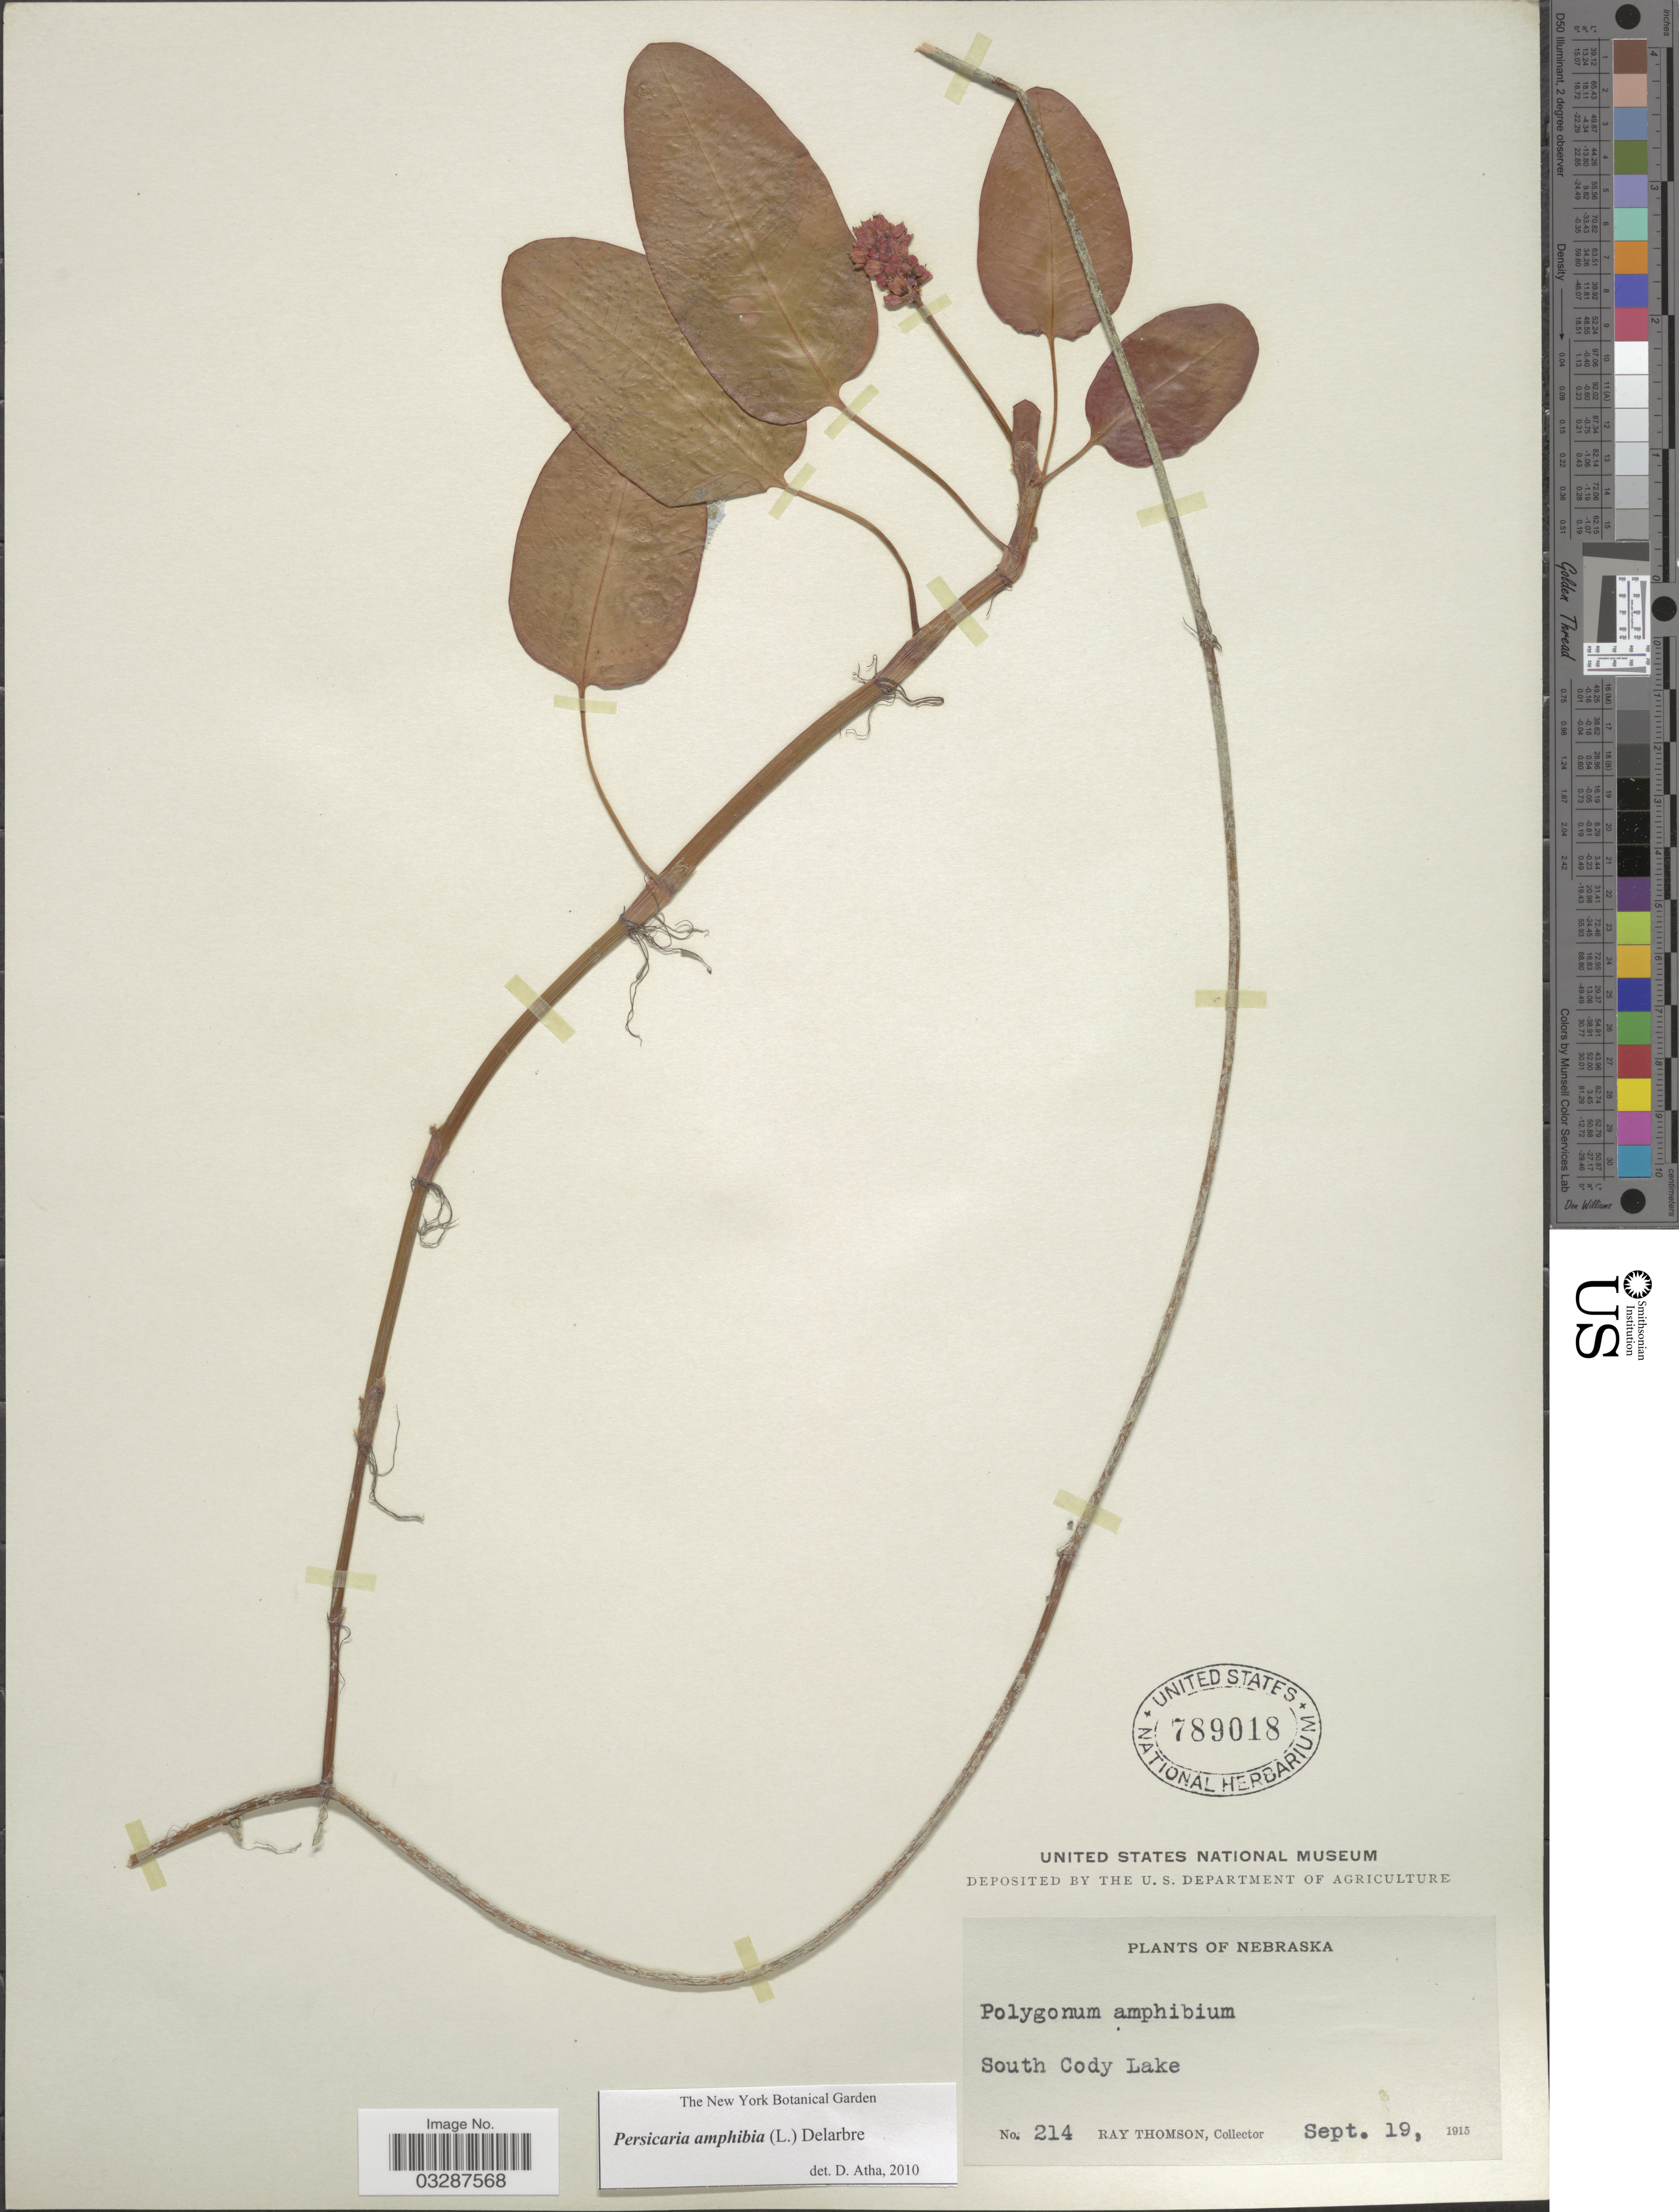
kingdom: Plantae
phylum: Tracheophyta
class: Magnoliopsida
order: Caryophyllales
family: Polygonaceae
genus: Persicaria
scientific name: Persicaria amphibia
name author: (L.) Delarbre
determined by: Atha, D. E.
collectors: R. Thomson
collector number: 214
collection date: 1915-09-19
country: United States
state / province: Nebraska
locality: South Cody Lake.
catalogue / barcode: US 789018